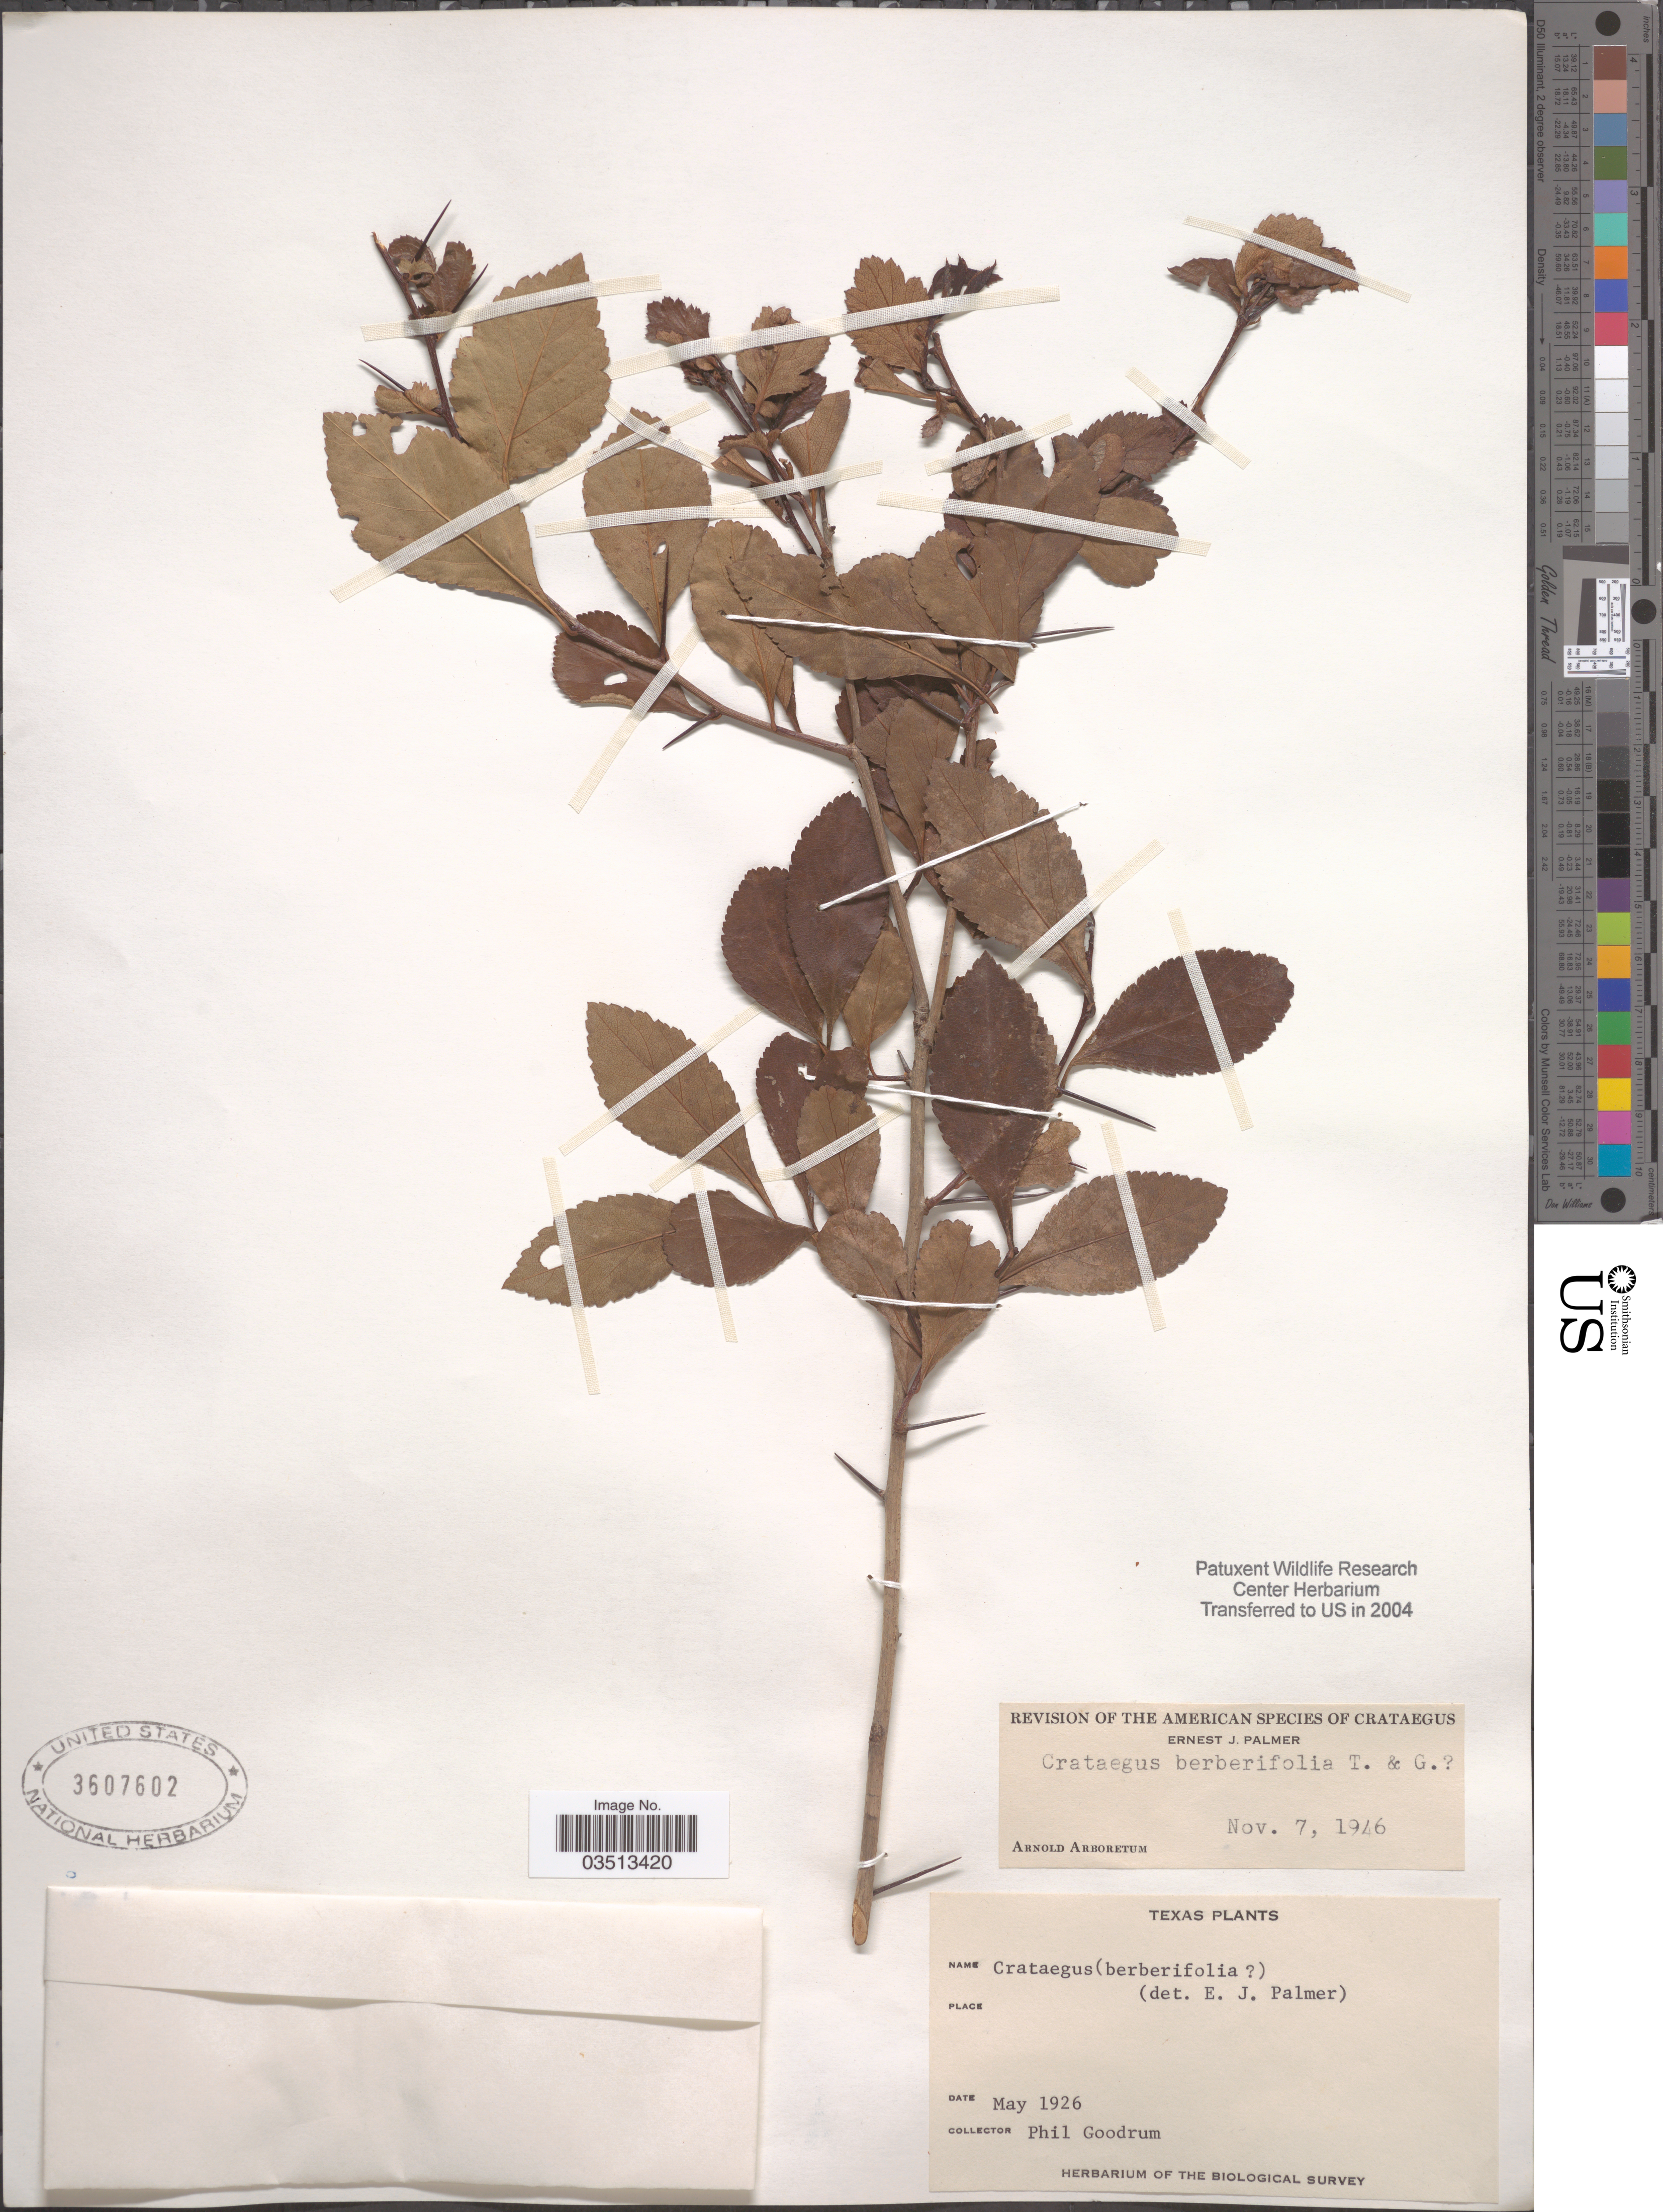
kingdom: Plantae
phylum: Tracheophyta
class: Magnoliopsida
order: Rosales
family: Rosaceae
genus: Crataegus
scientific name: Crataegus berberifolia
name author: Torr. & A. Gray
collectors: P. Goodrum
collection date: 1926-05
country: United States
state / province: Texas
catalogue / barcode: US 3607602